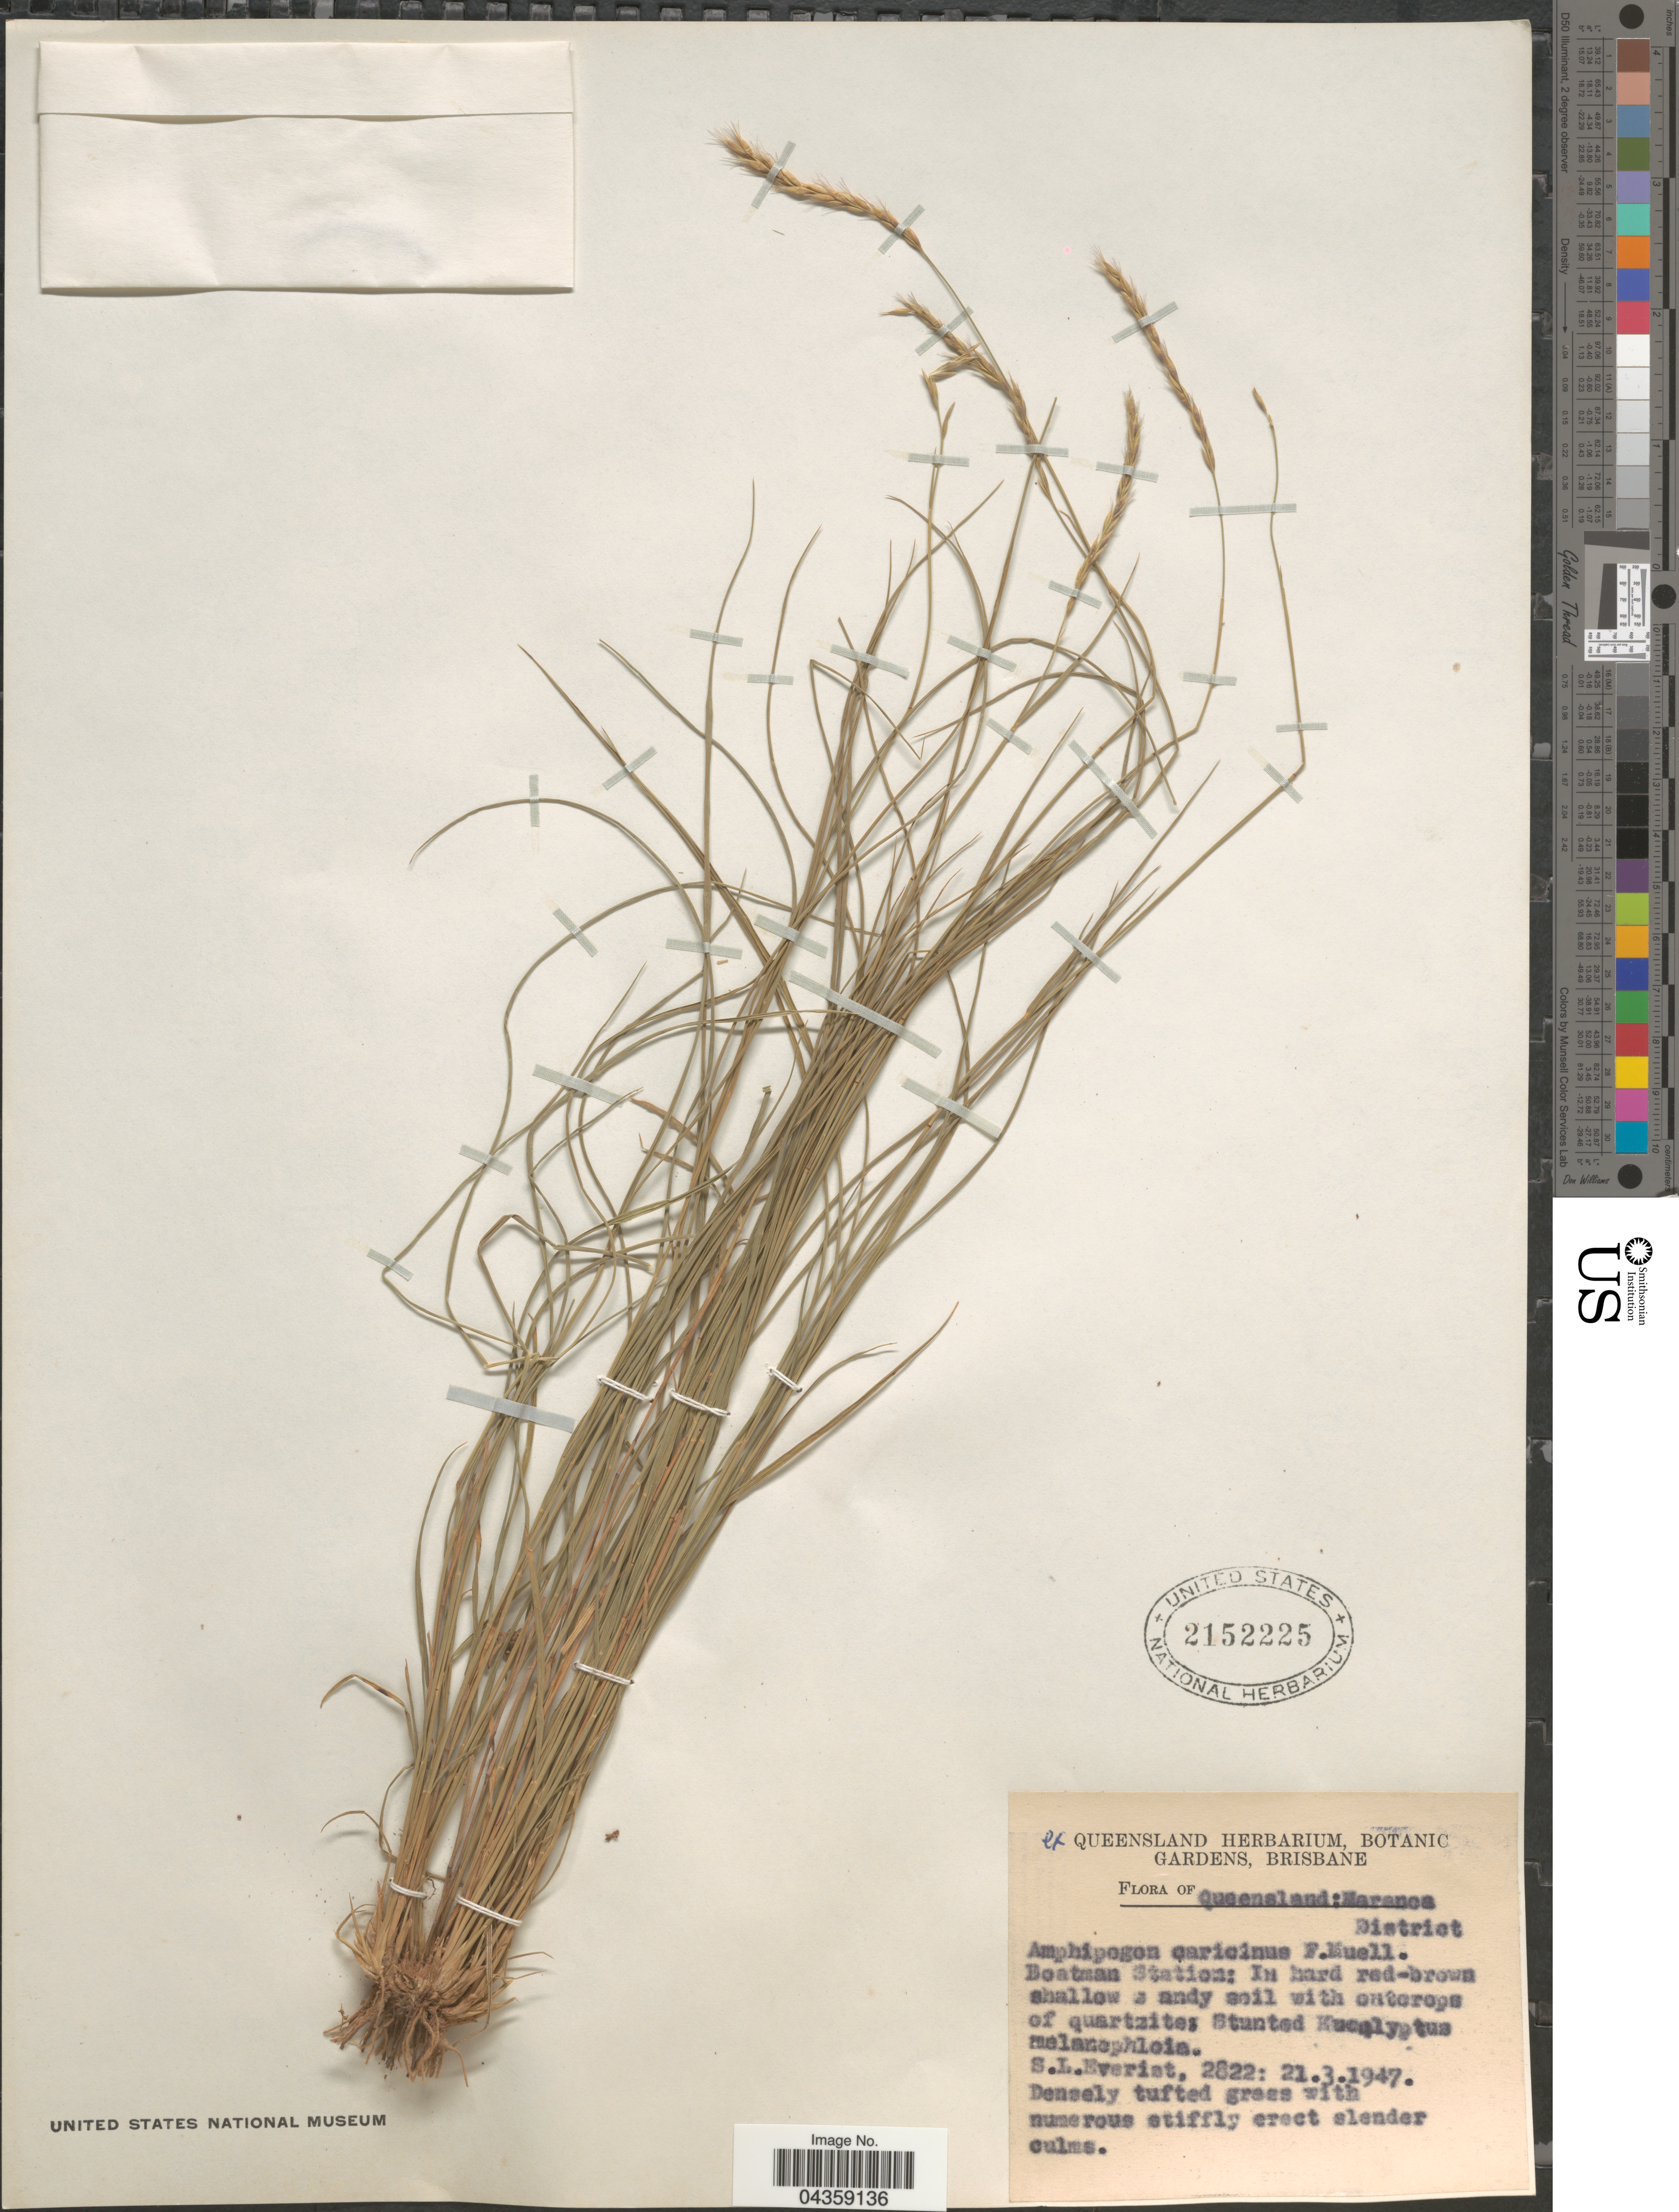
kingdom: Plantae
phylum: Tracheophyta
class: Liliopsida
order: Poales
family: Poaceae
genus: Amphipogon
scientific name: Amphipogon caricinus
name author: F. Muell.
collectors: S. Everist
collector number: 2822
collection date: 1947-03-21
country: Australia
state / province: Queensland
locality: Maranoa District. Boatman Station.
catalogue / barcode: US 2152225